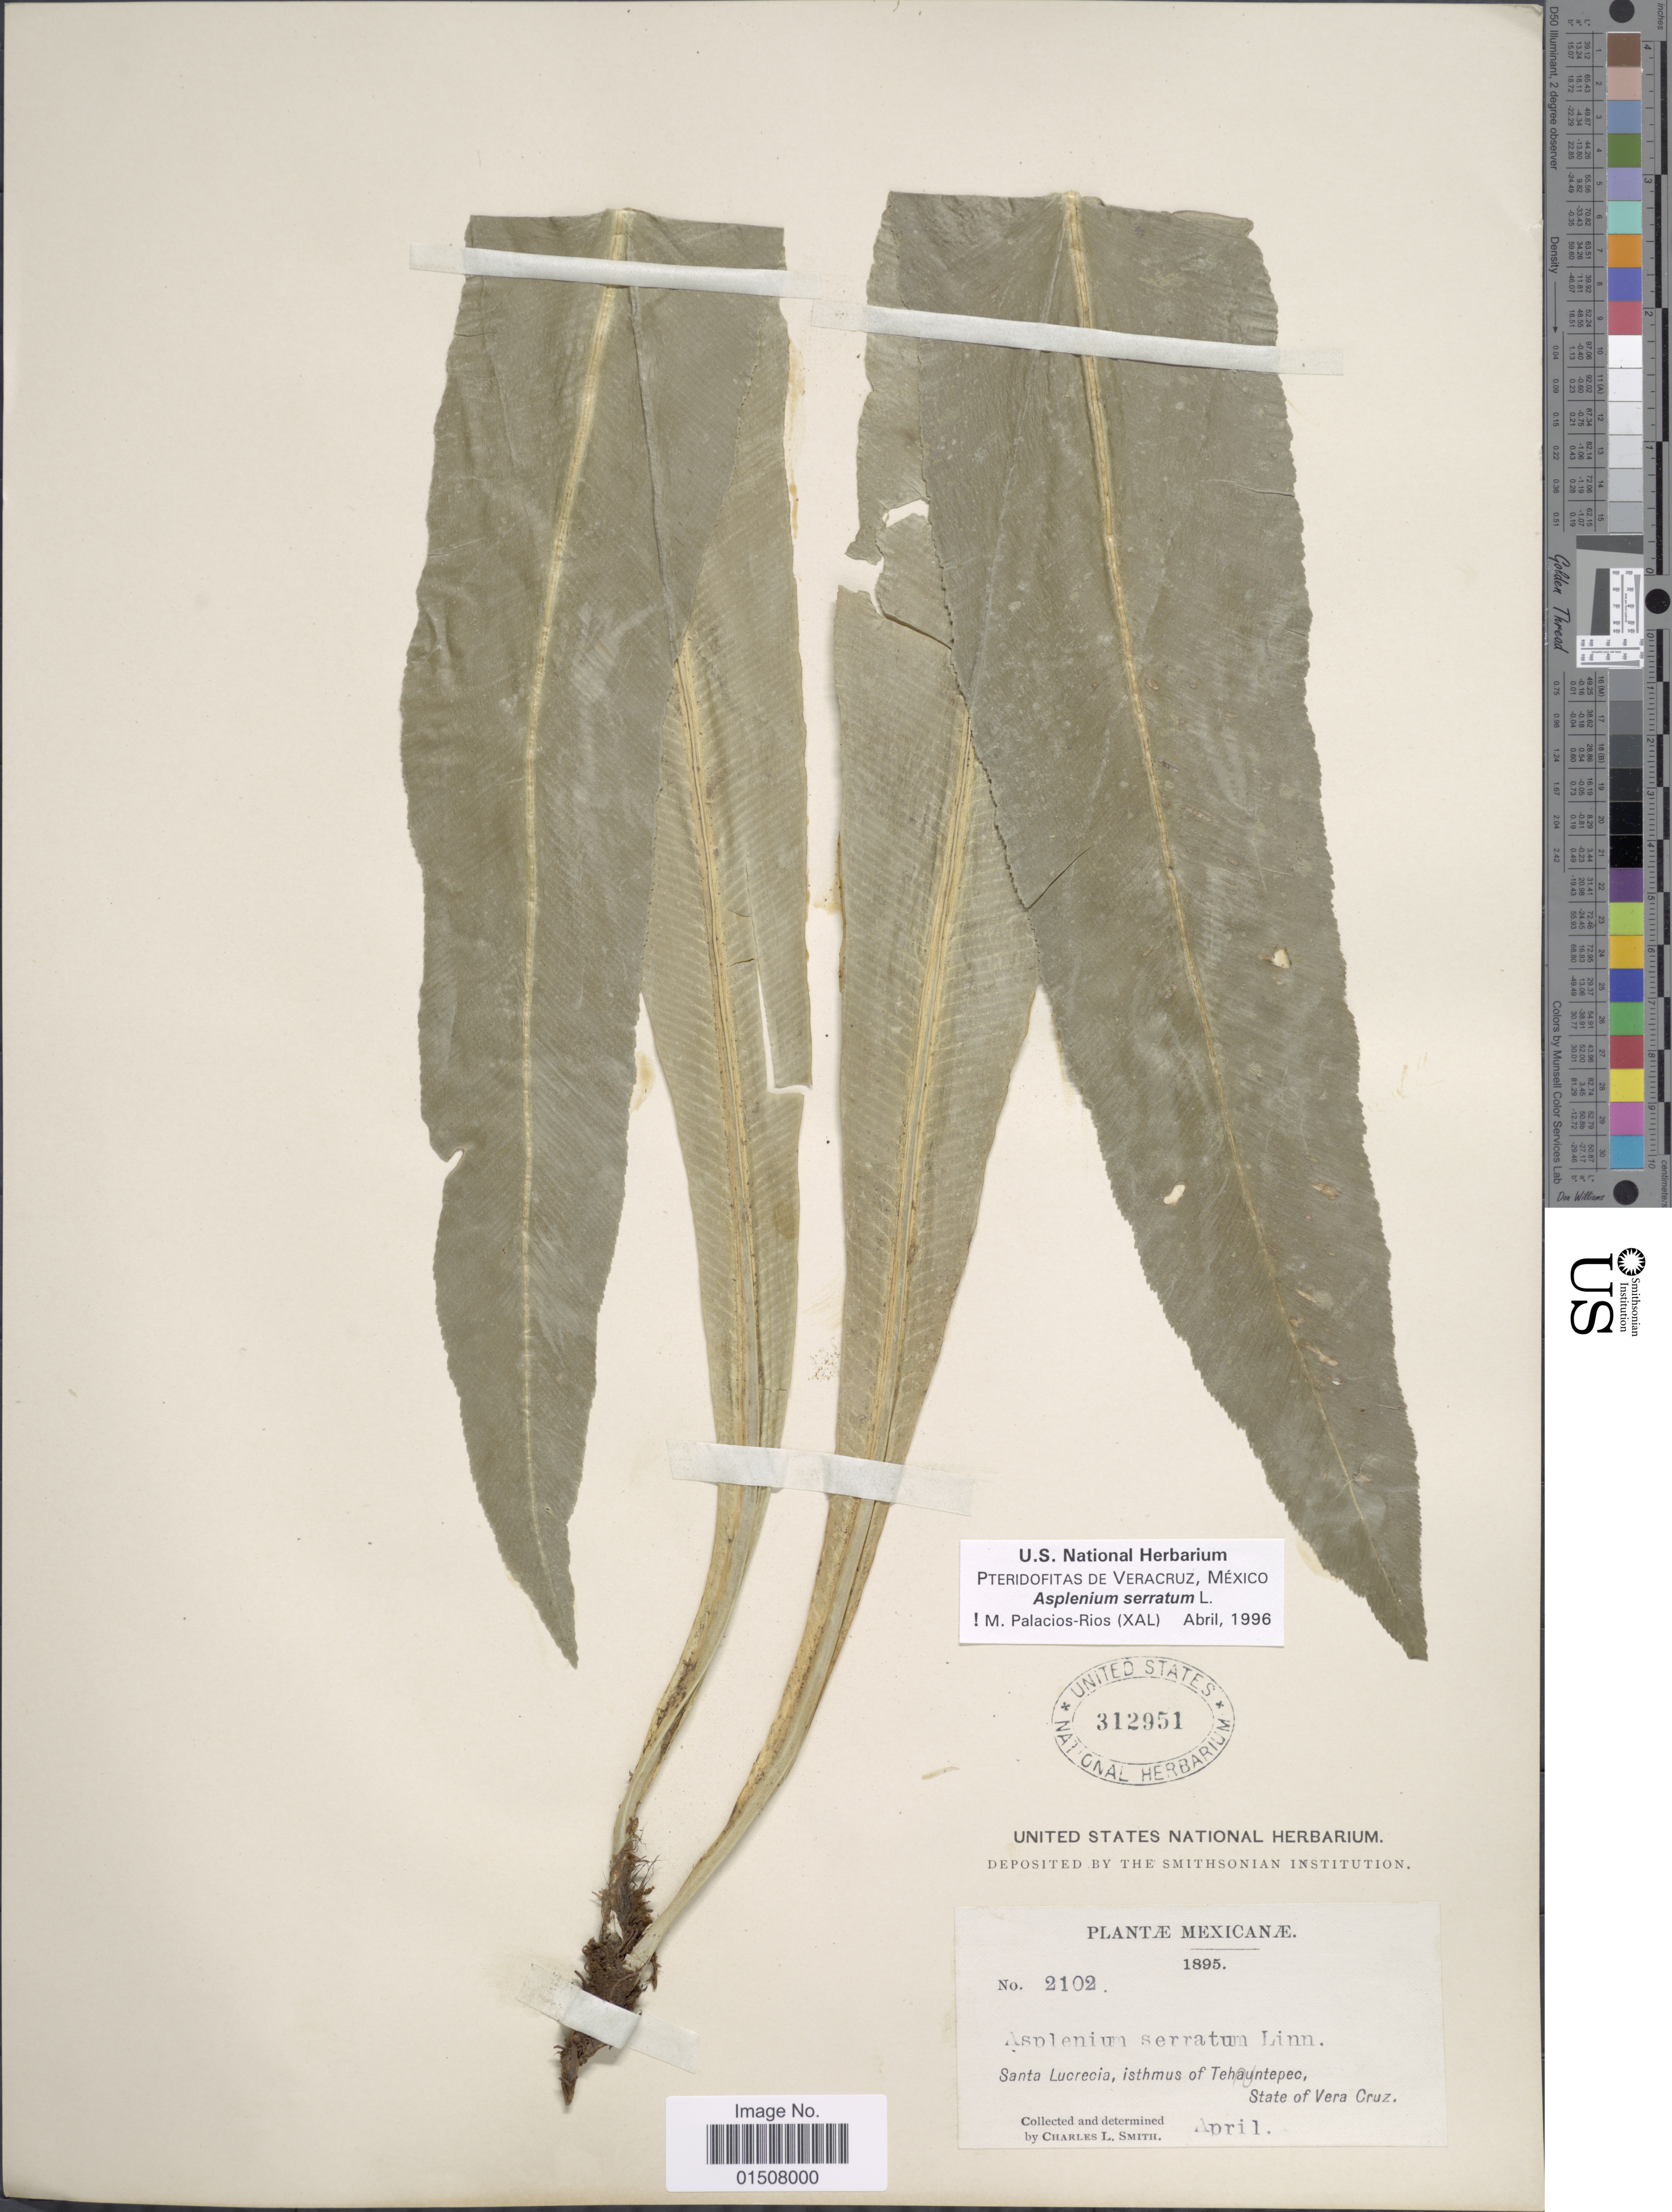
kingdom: Plantae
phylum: Tracheophyta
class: Polypodiopsida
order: Polypodiales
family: Aspleniaceae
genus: Asplenium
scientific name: Asplenium serratum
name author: L.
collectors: C. L. Smith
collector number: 2102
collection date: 1895-04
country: Mexico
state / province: Veracruz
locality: Santa Luccrecia, State of Vera Cruz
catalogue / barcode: US 312951